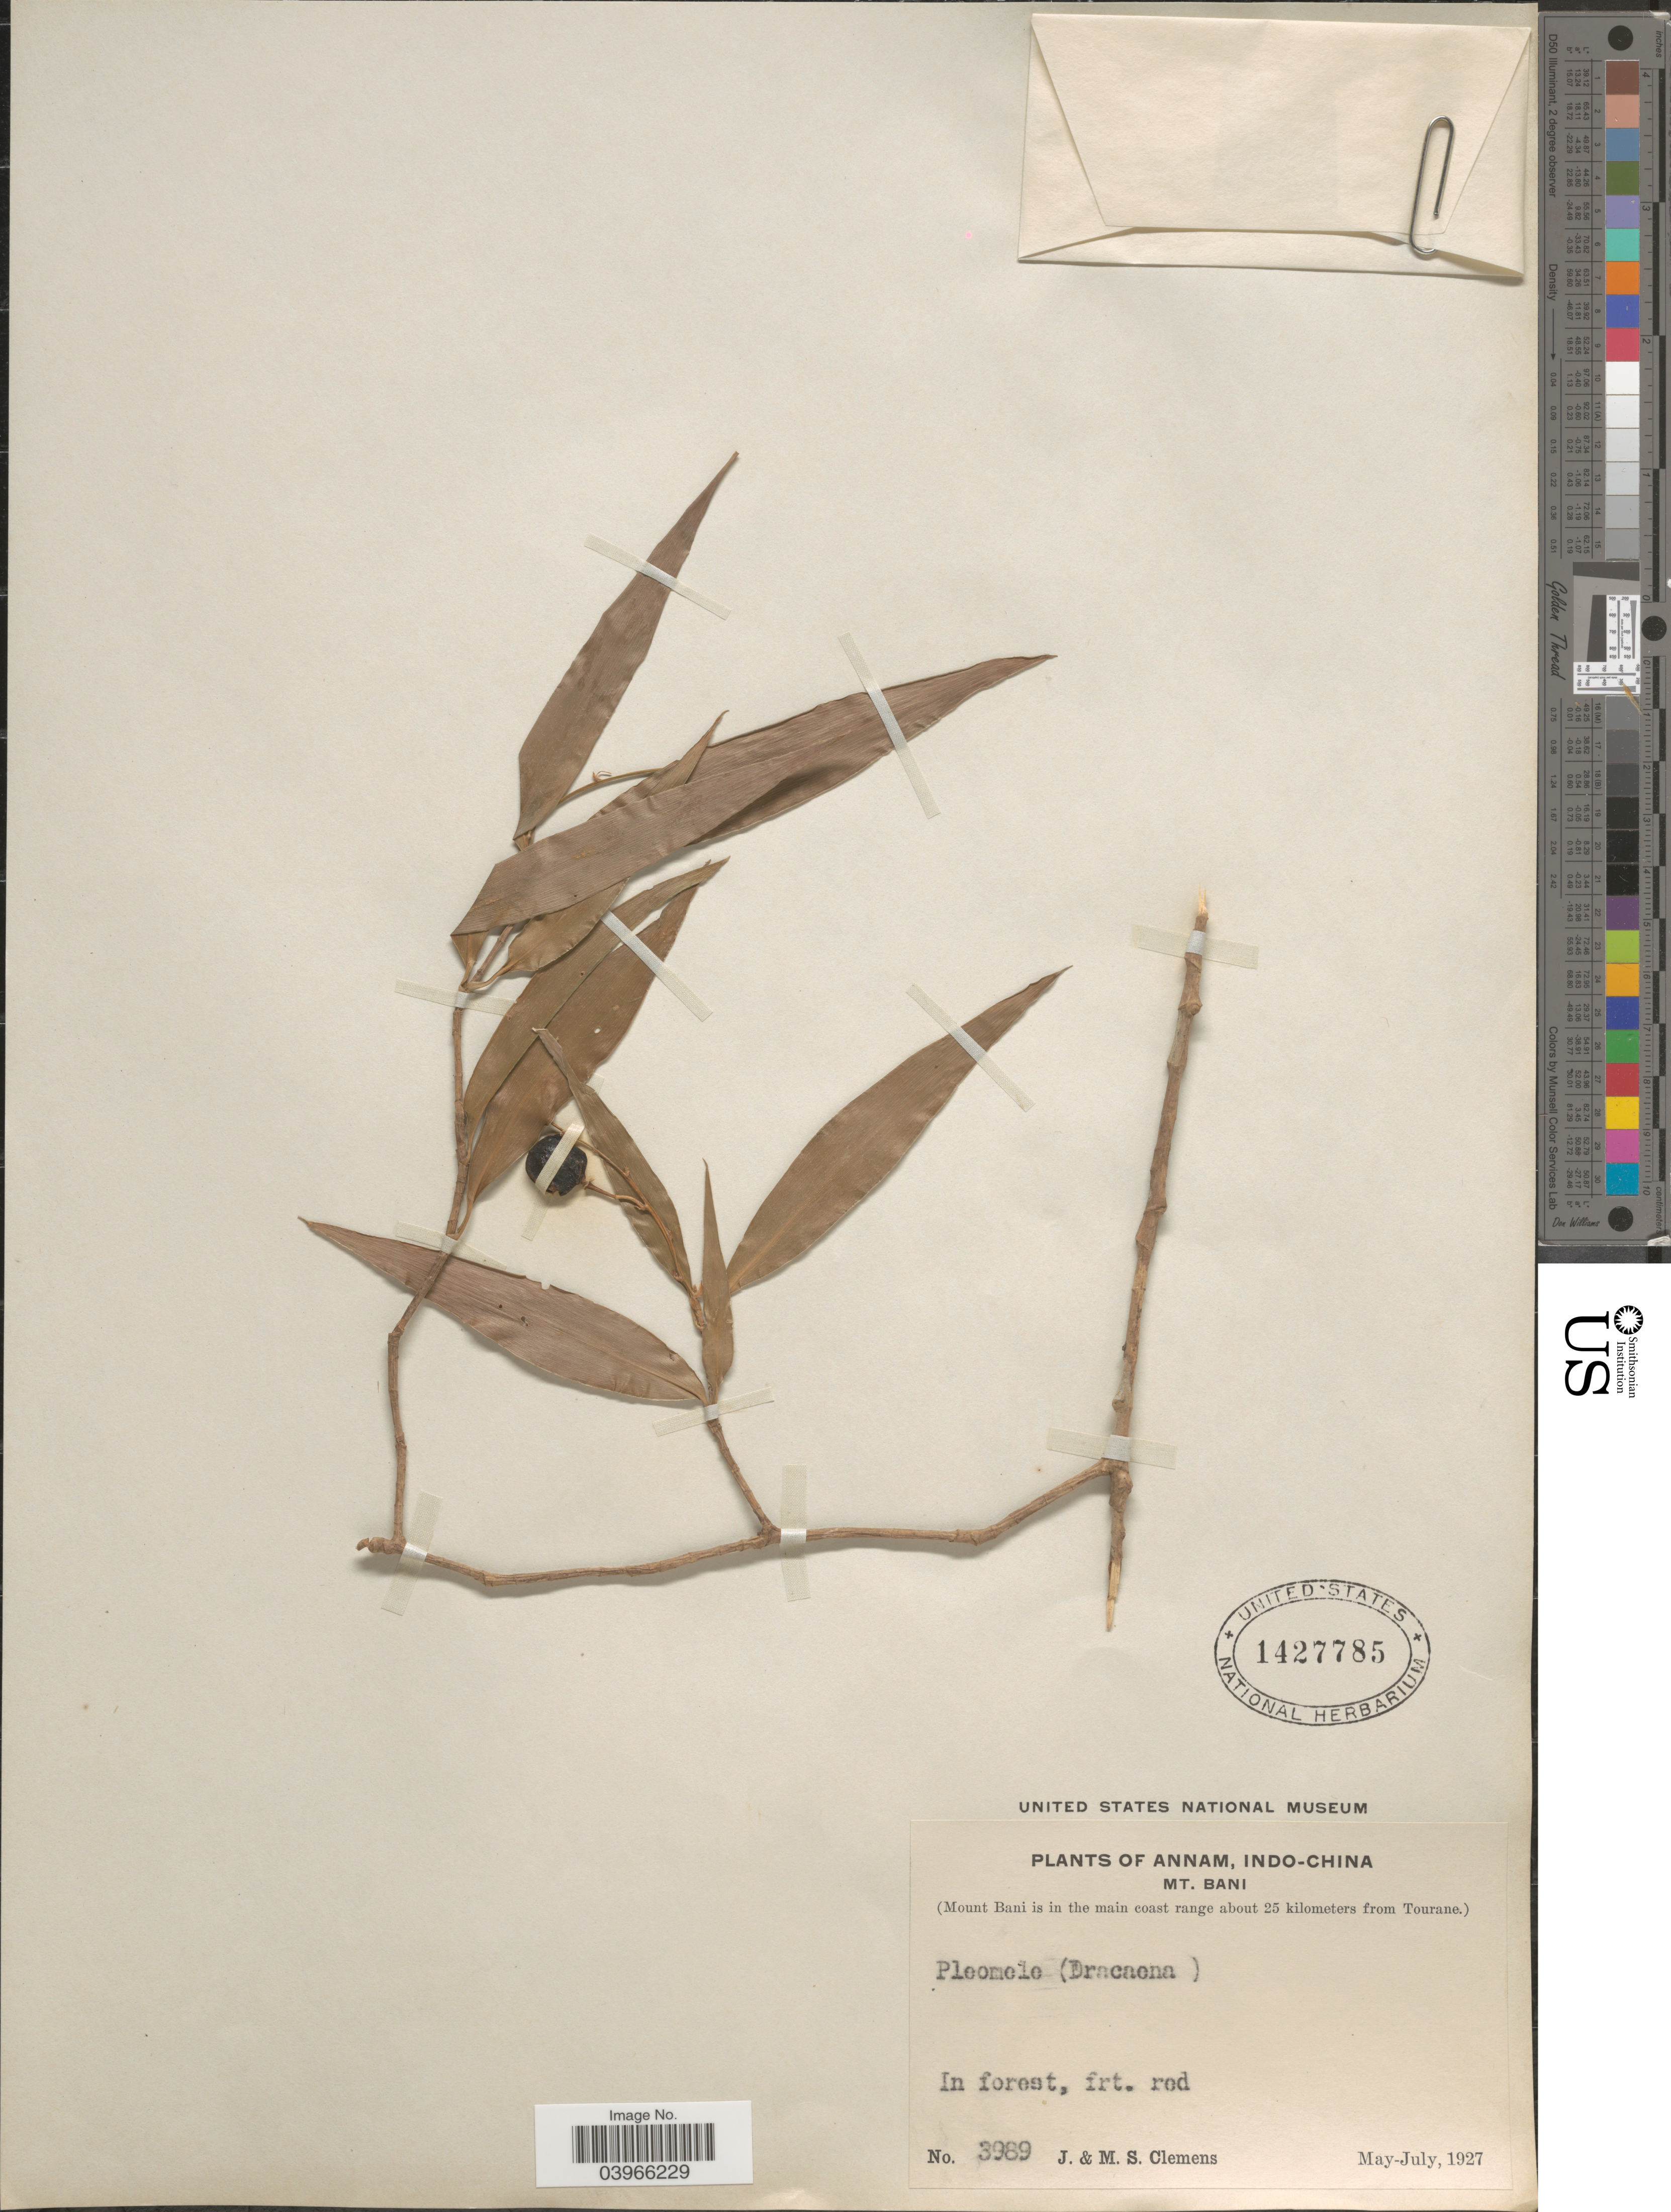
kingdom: Plantae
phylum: Tracheophyta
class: Liliopsida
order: Asparagales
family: Asparagaceae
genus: Dracaena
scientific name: Dracaena sp.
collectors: J. Clemens & M. S. Clemens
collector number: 3989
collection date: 1927-05/1927-07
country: Vietnam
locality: Annam, Indo-China. Mt. Bani. (Mount Bani is in the main coast range about 25 kilometers from Tourane.). In forest.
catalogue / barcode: US 1427785